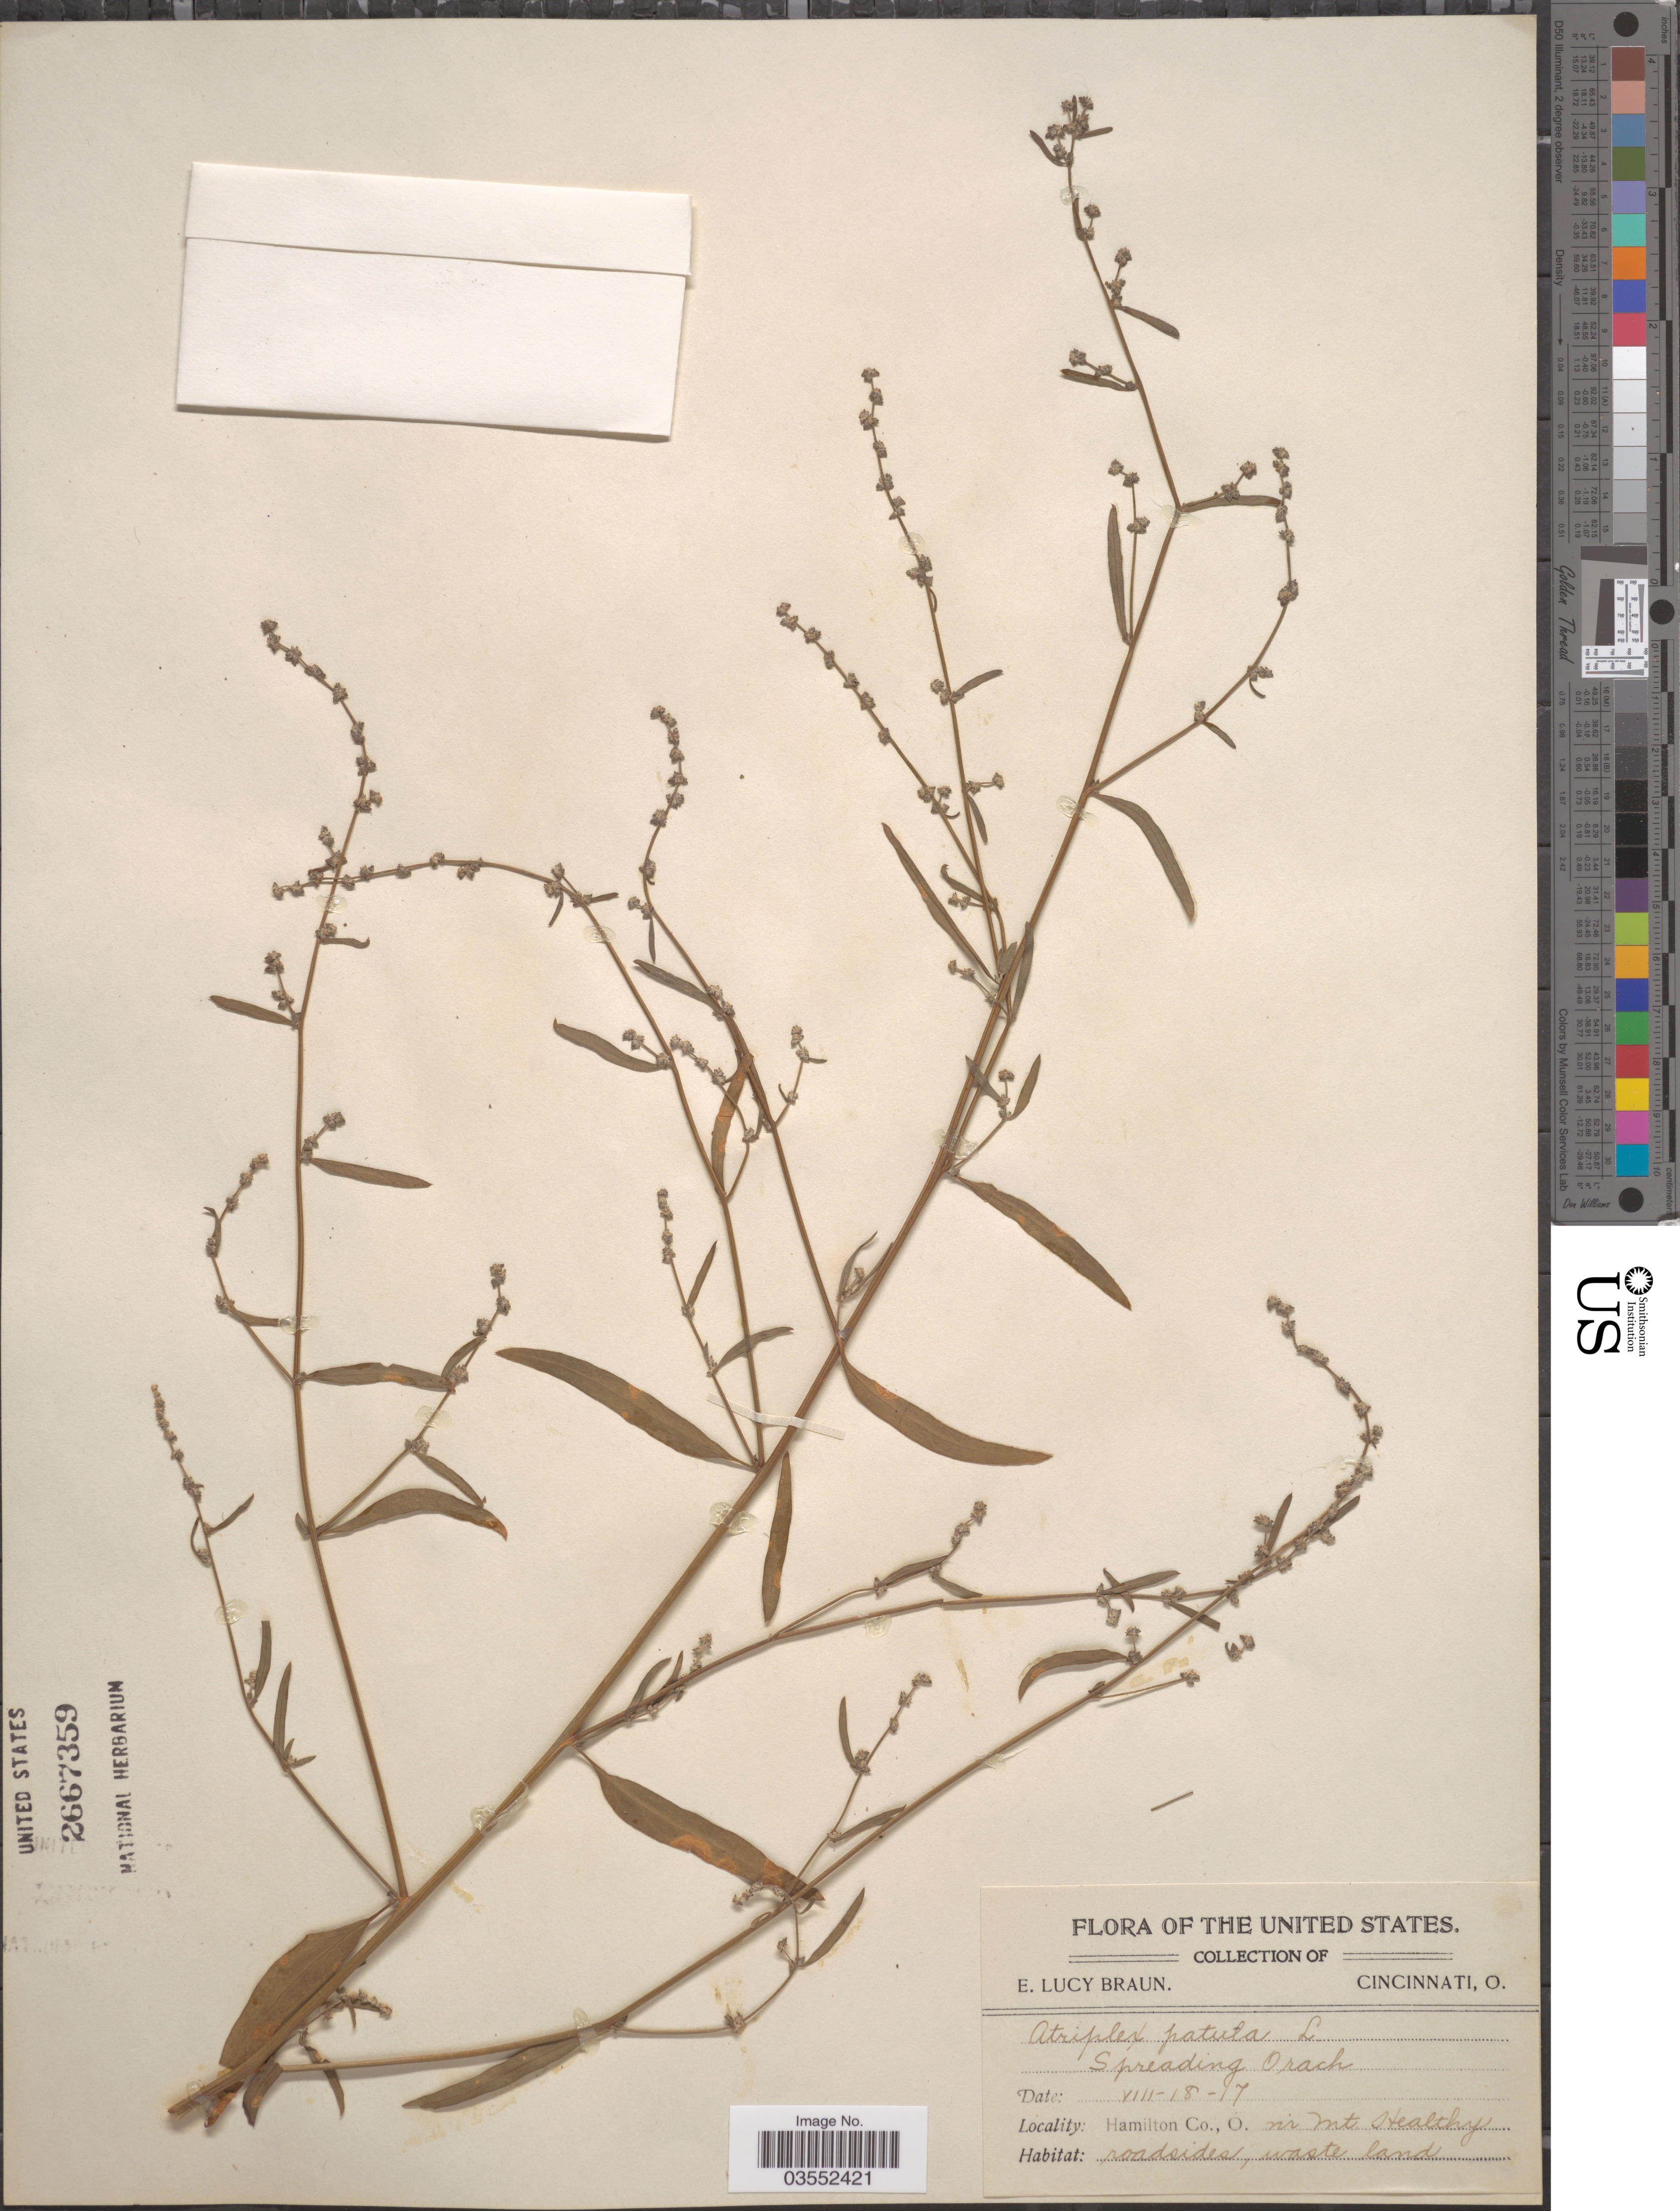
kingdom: Plantae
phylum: Tracheophyta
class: Magnoliopsida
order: Caryophyllales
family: Amaranthaceae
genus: Atriplex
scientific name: Atriplex patula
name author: L.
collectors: E. L. Braun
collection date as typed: Transcribed d/m/y: 18/8/17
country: United States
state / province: Ohio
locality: Hamilton Co., nr Mt. Healthy.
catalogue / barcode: US 2667359